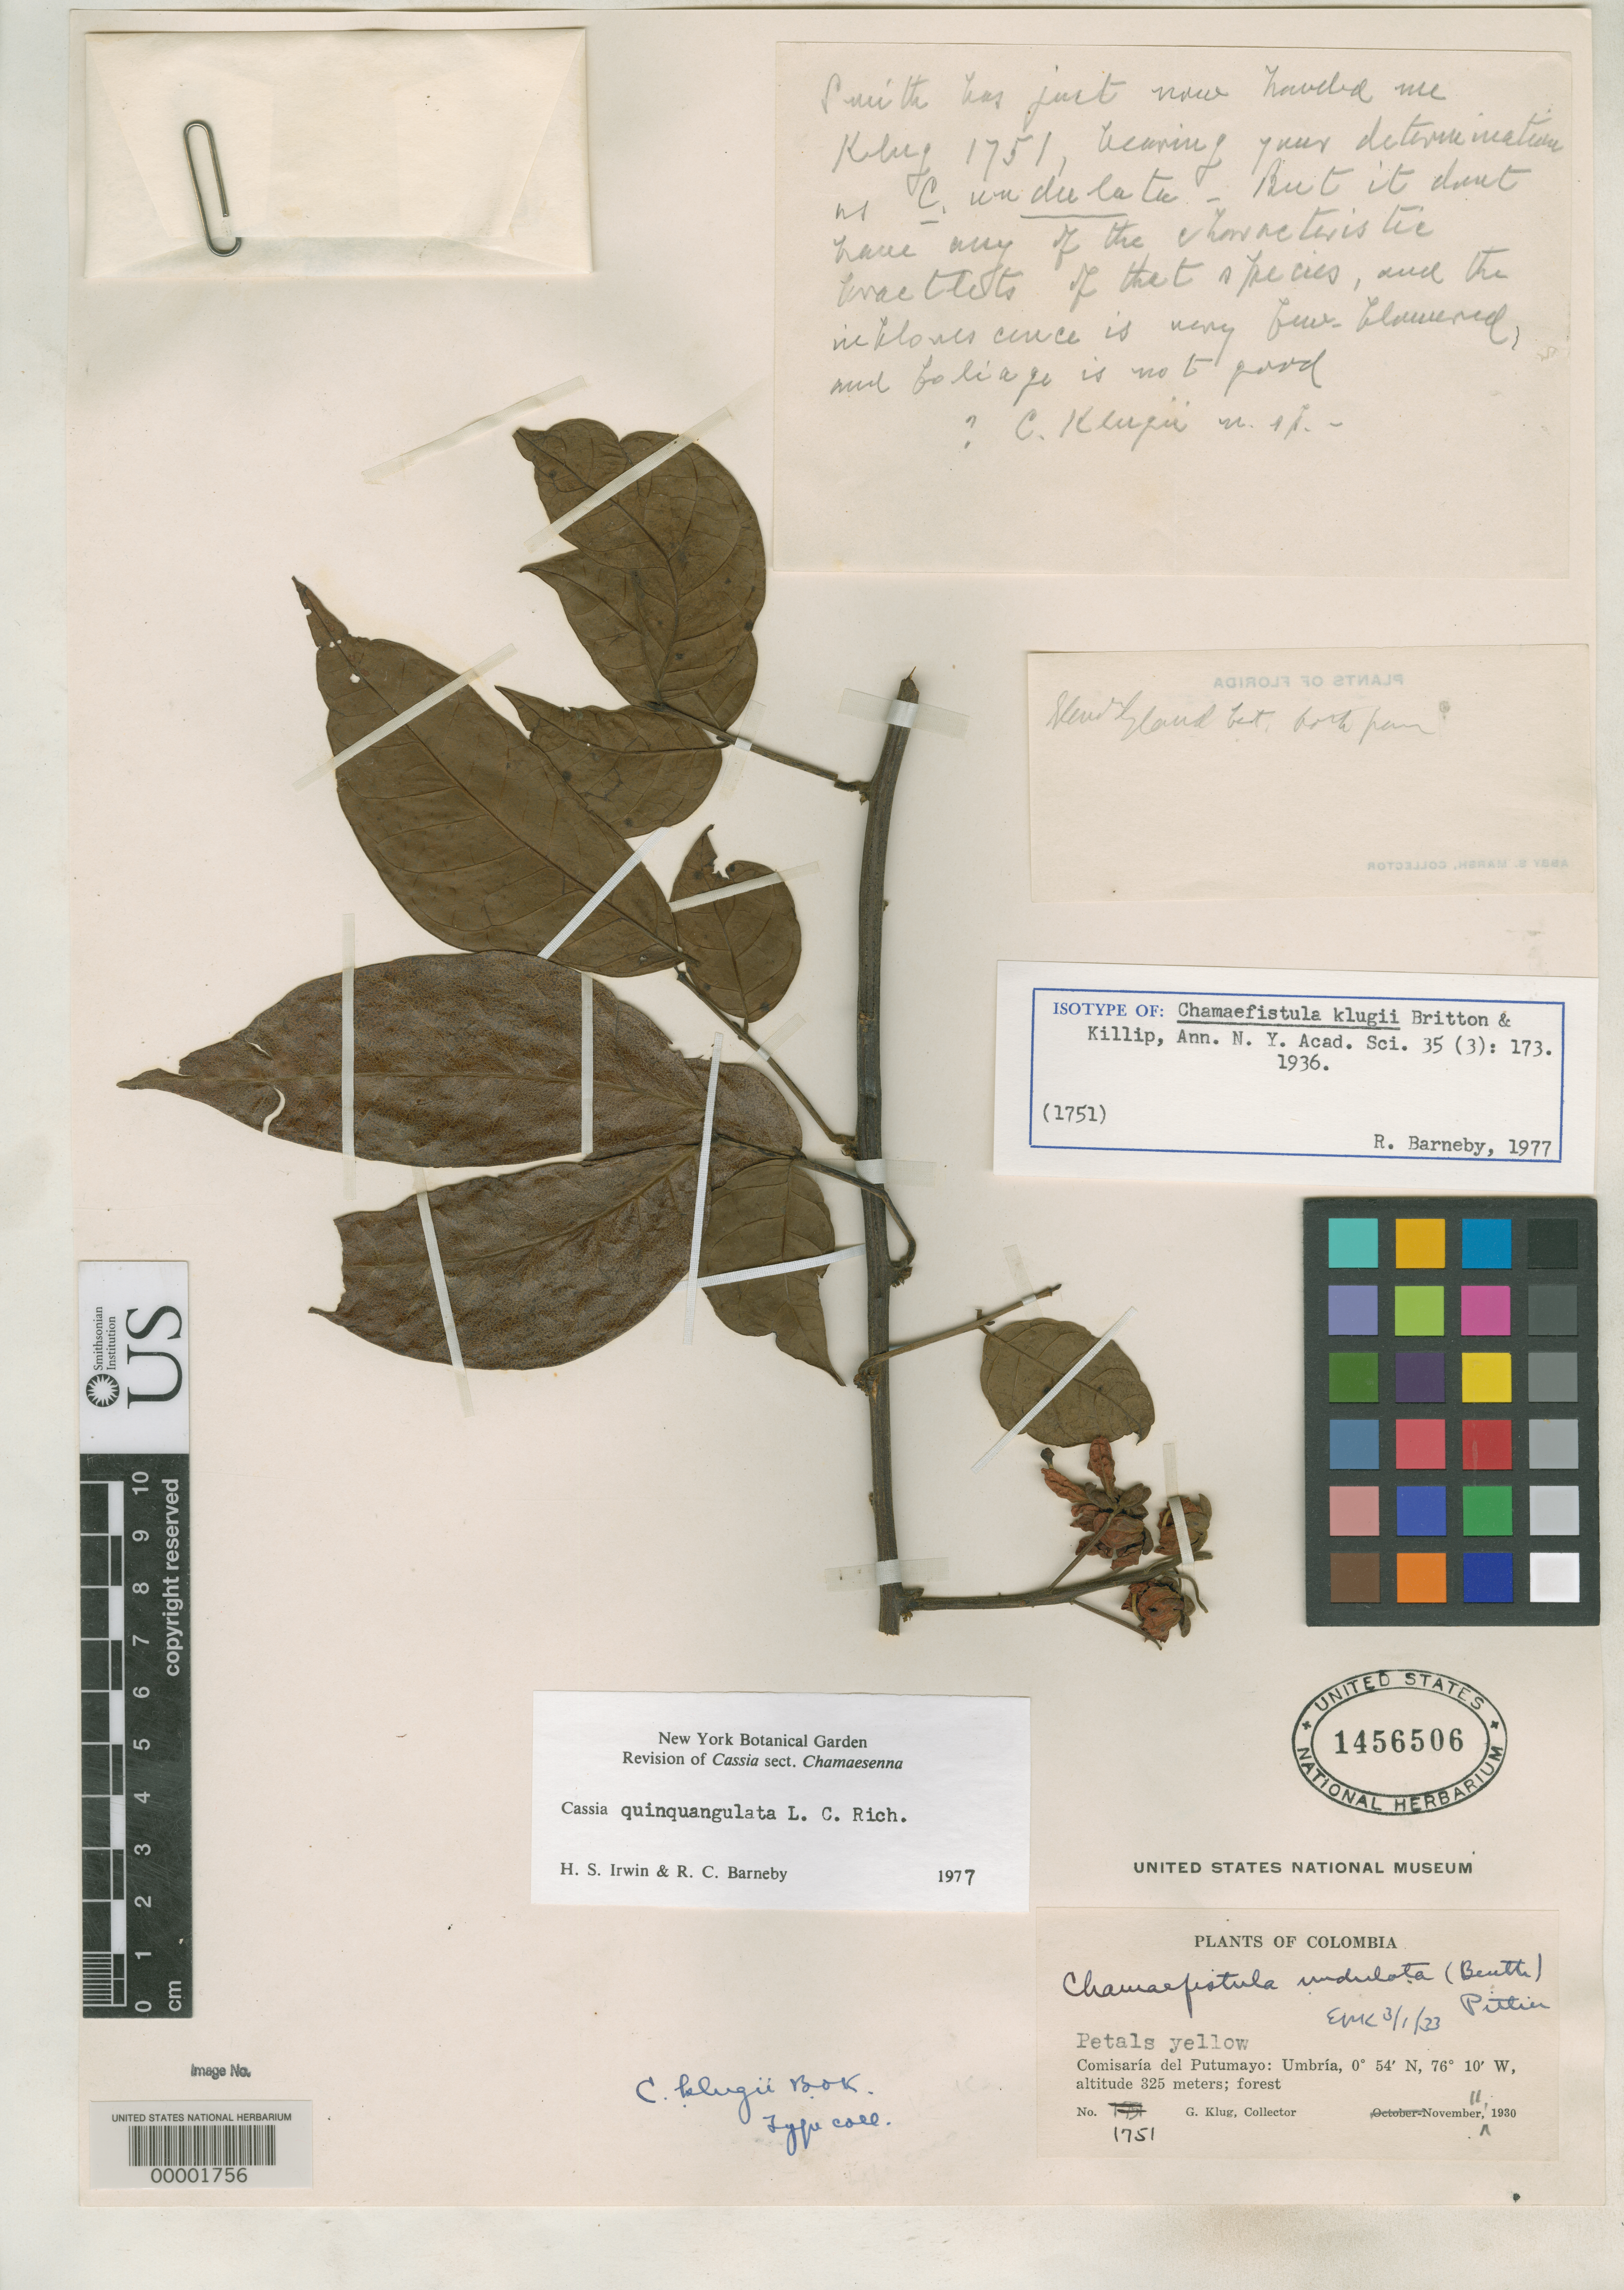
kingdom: Plantae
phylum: Tracheophyta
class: Magnoliopsida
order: Fabales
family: Fabaceae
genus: Chamaefistula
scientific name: Chamaefistula klugii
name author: Britton & Killip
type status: Isotype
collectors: G. Klug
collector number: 1751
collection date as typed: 11 Nov 1930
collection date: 1930-11-11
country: Colombia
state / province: Putumayo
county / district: Putumayo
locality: Umbria.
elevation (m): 325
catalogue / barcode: US 1456506